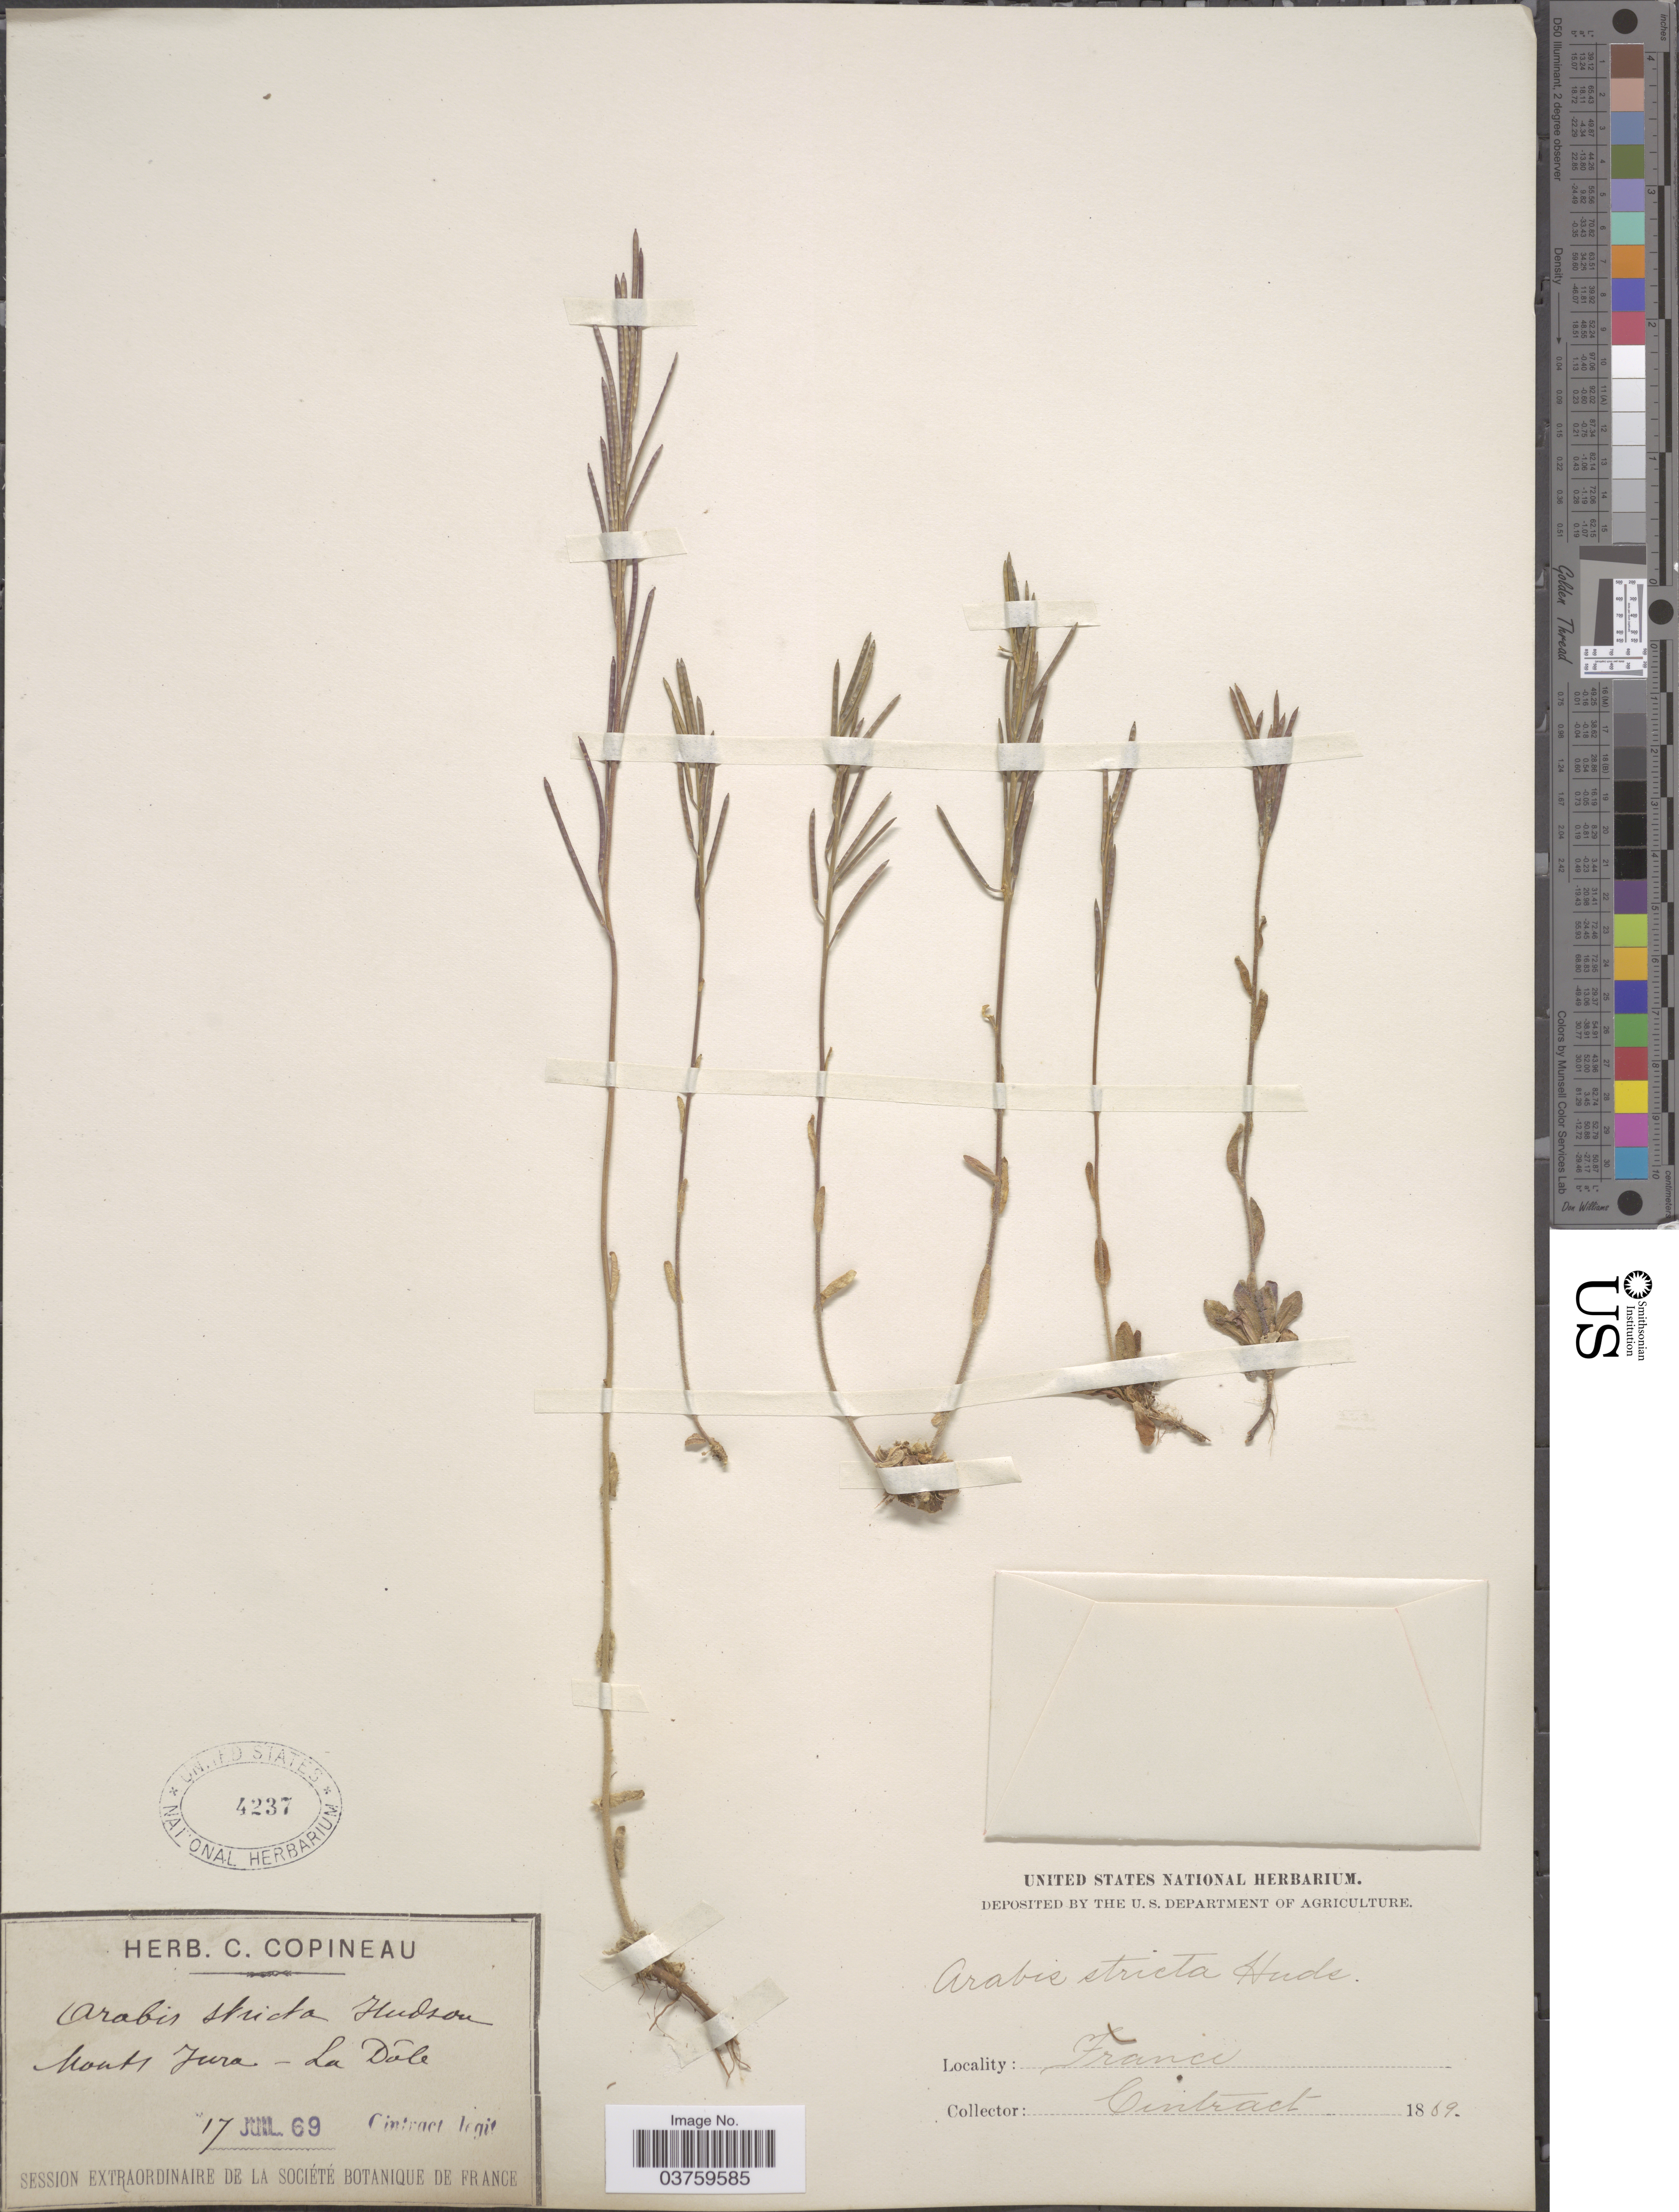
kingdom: Plantae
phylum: Tracheophyta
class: Magnoliopsida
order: Brassicales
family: Brassicaceae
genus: Arabis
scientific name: Arabis stricta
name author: Huds.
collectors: Cintract, --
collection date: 1869-07-17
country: France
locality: Monts Jura - La Dôle.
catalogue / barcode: US 4237